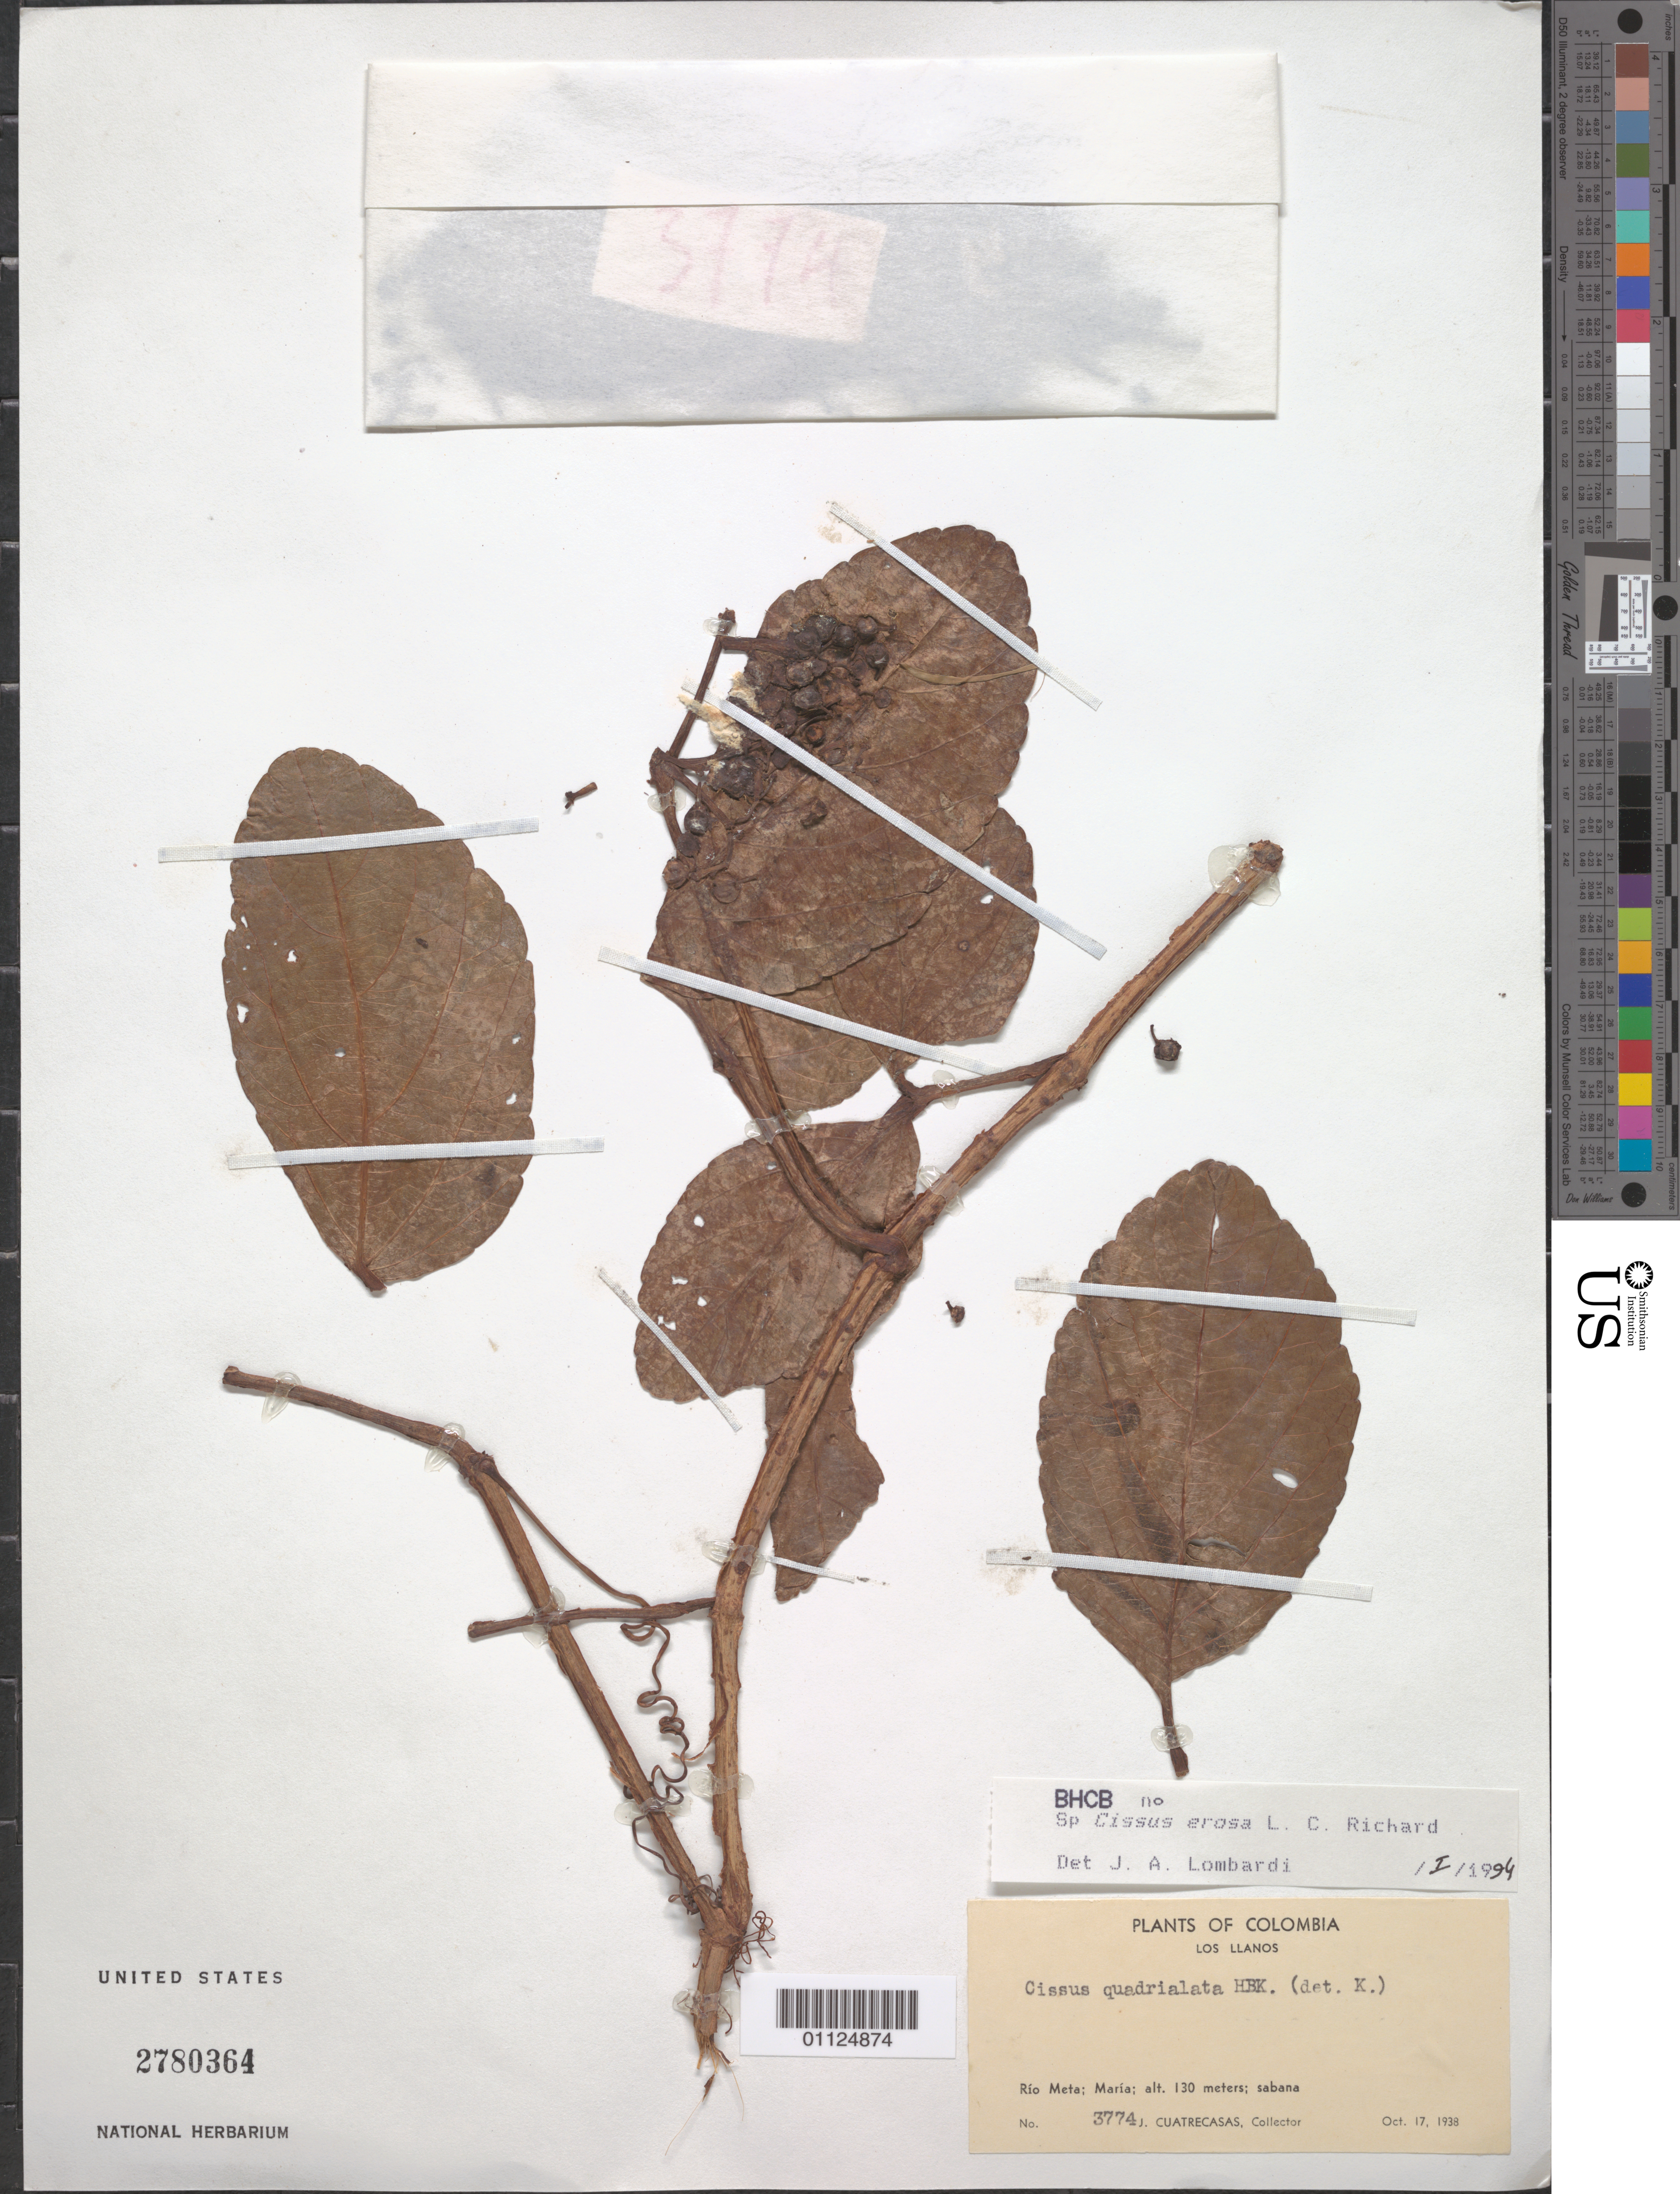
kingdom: Plantae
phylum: Tracheophyta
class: Magnoliopsida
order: Vitales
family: Vitaceae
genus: Cissus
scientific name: Cissus erosa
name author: Rich.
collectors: J. Cuatrecasas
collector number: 3774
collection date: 1938-10-17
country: Colombia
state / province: Los Llanos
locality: Rio Meta: Maria.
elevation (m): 130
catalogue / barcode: US 2780364